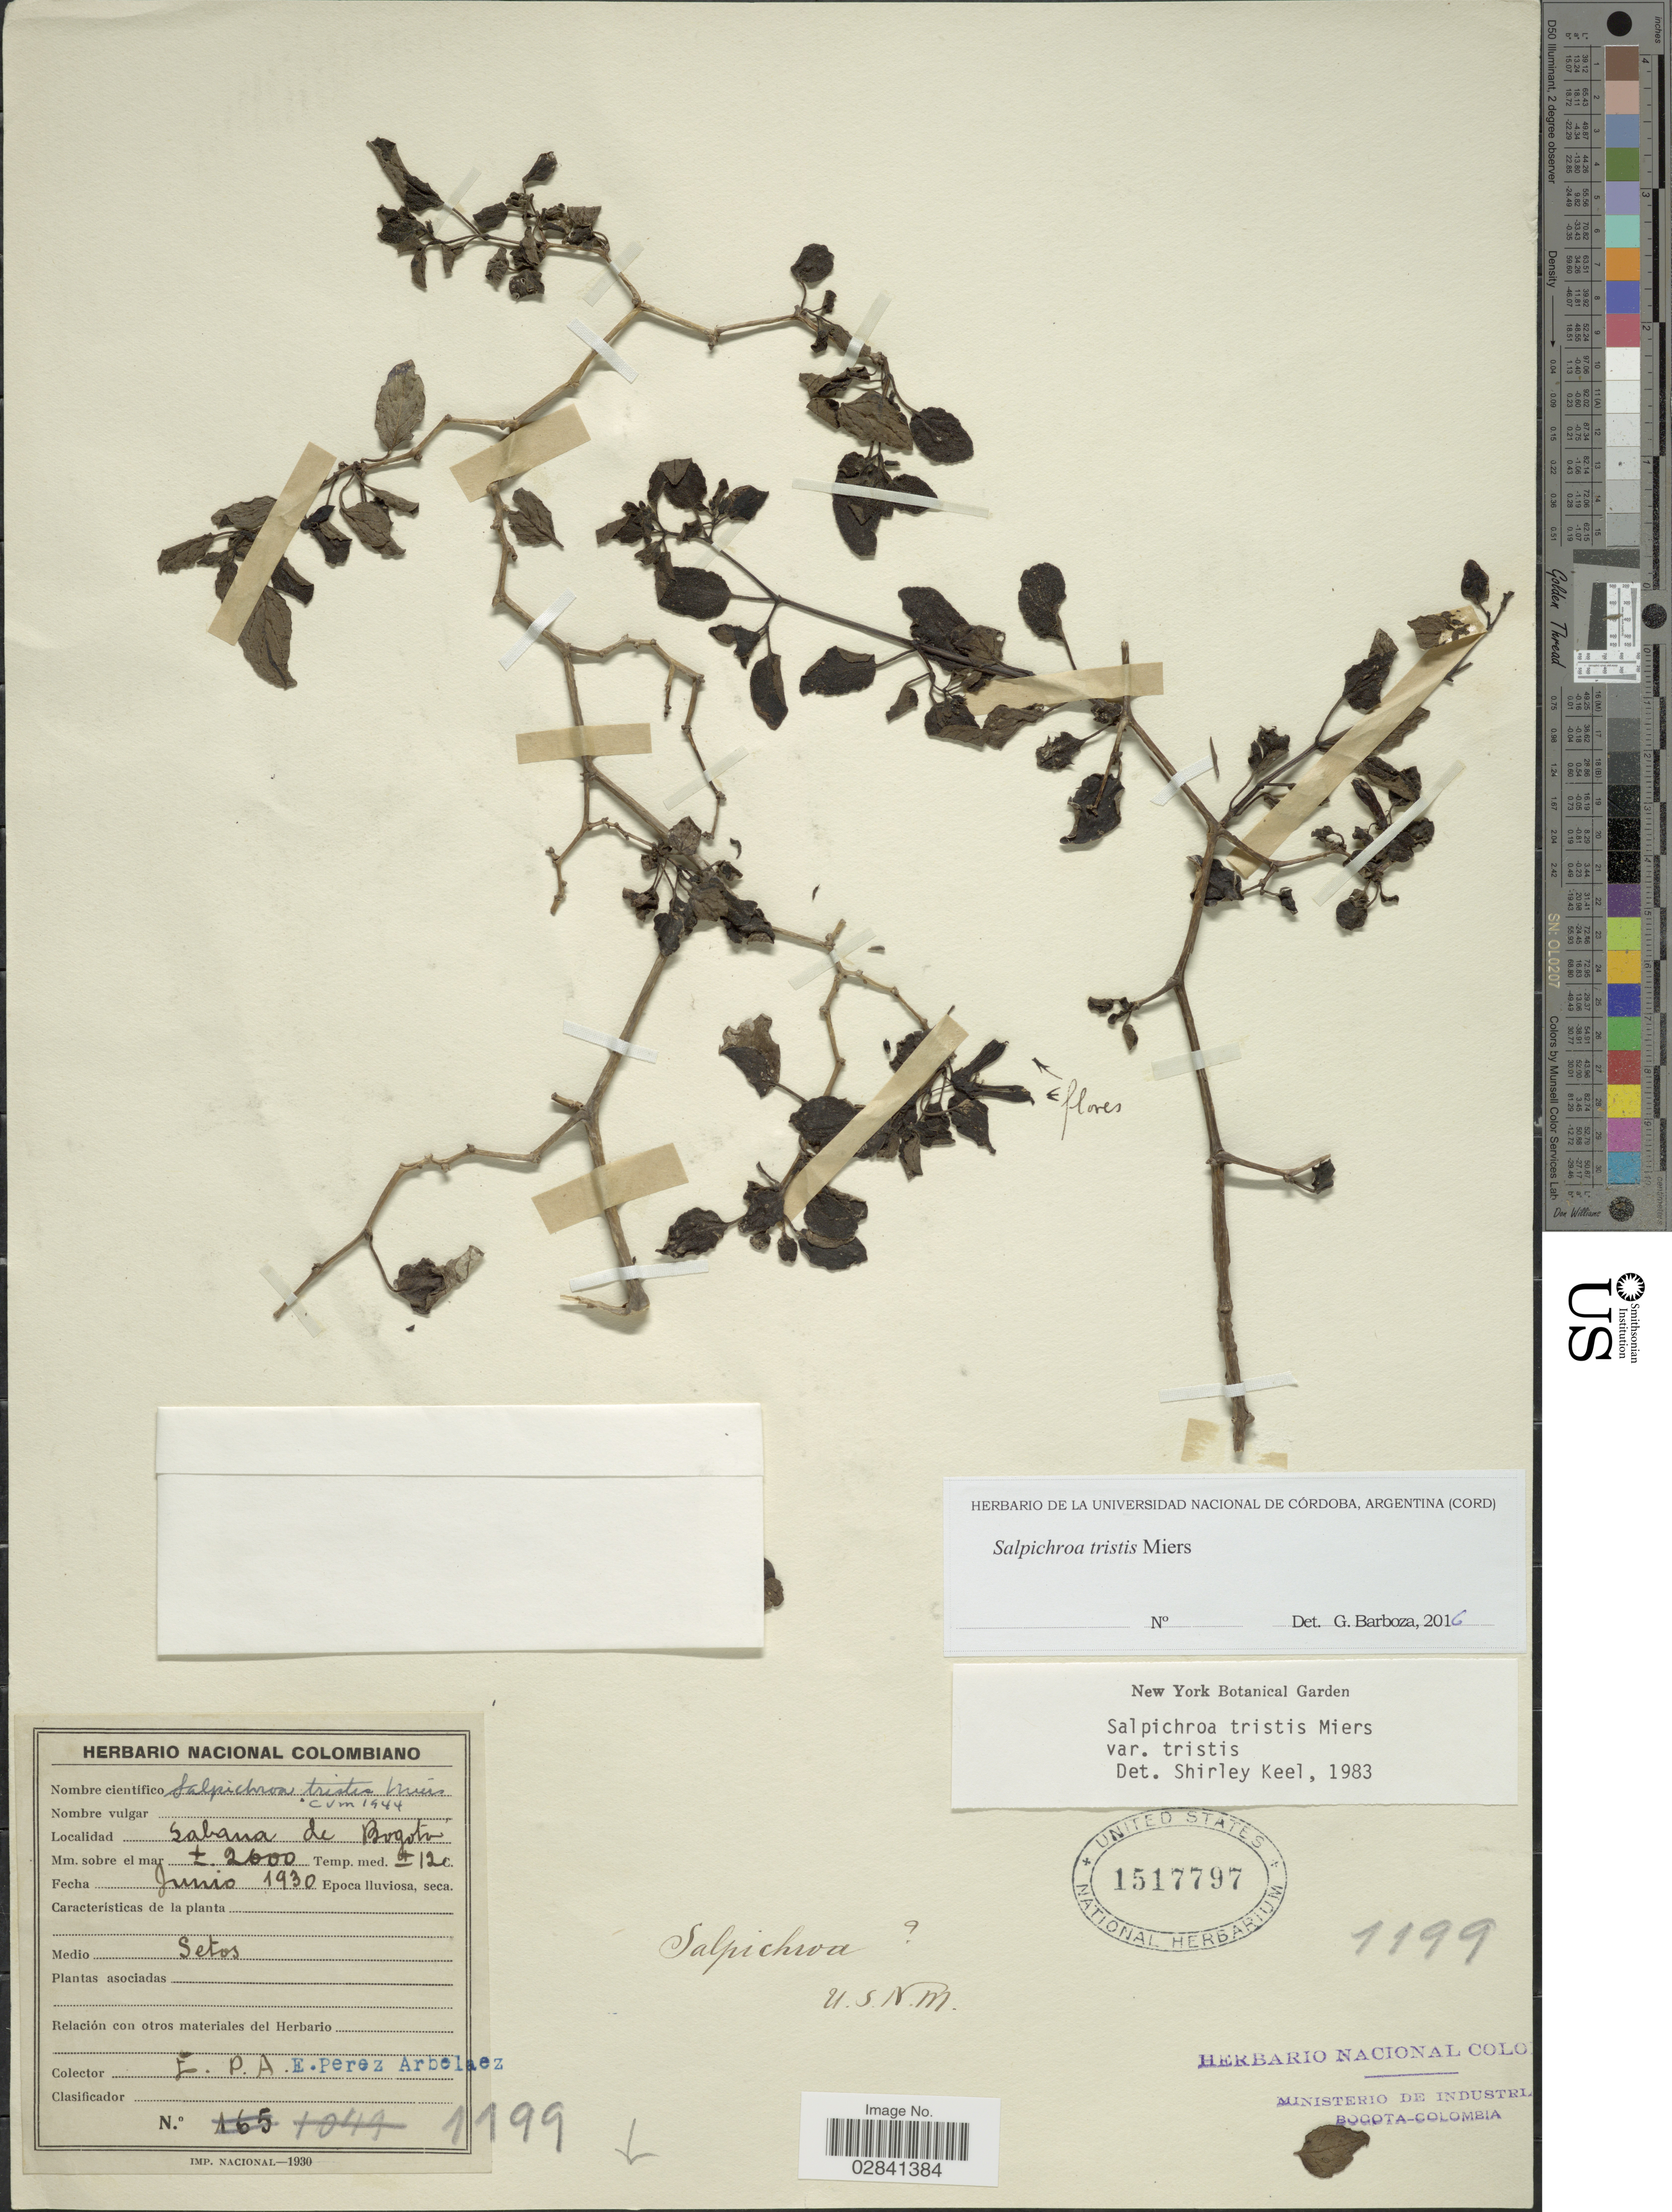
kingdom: Plantae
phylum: Tracheophyta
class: Magnoliopsida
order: Solanales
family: Solanaceae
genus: Salpichroa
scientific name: Salpichroa tristis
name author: Walp.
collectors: E. Pérez Arbeláez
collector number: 1199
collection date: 1930-06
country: Colombia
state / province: Bogota D.C.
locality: Sabana de Bogotá.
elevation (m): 2600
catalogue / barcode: US 1517797